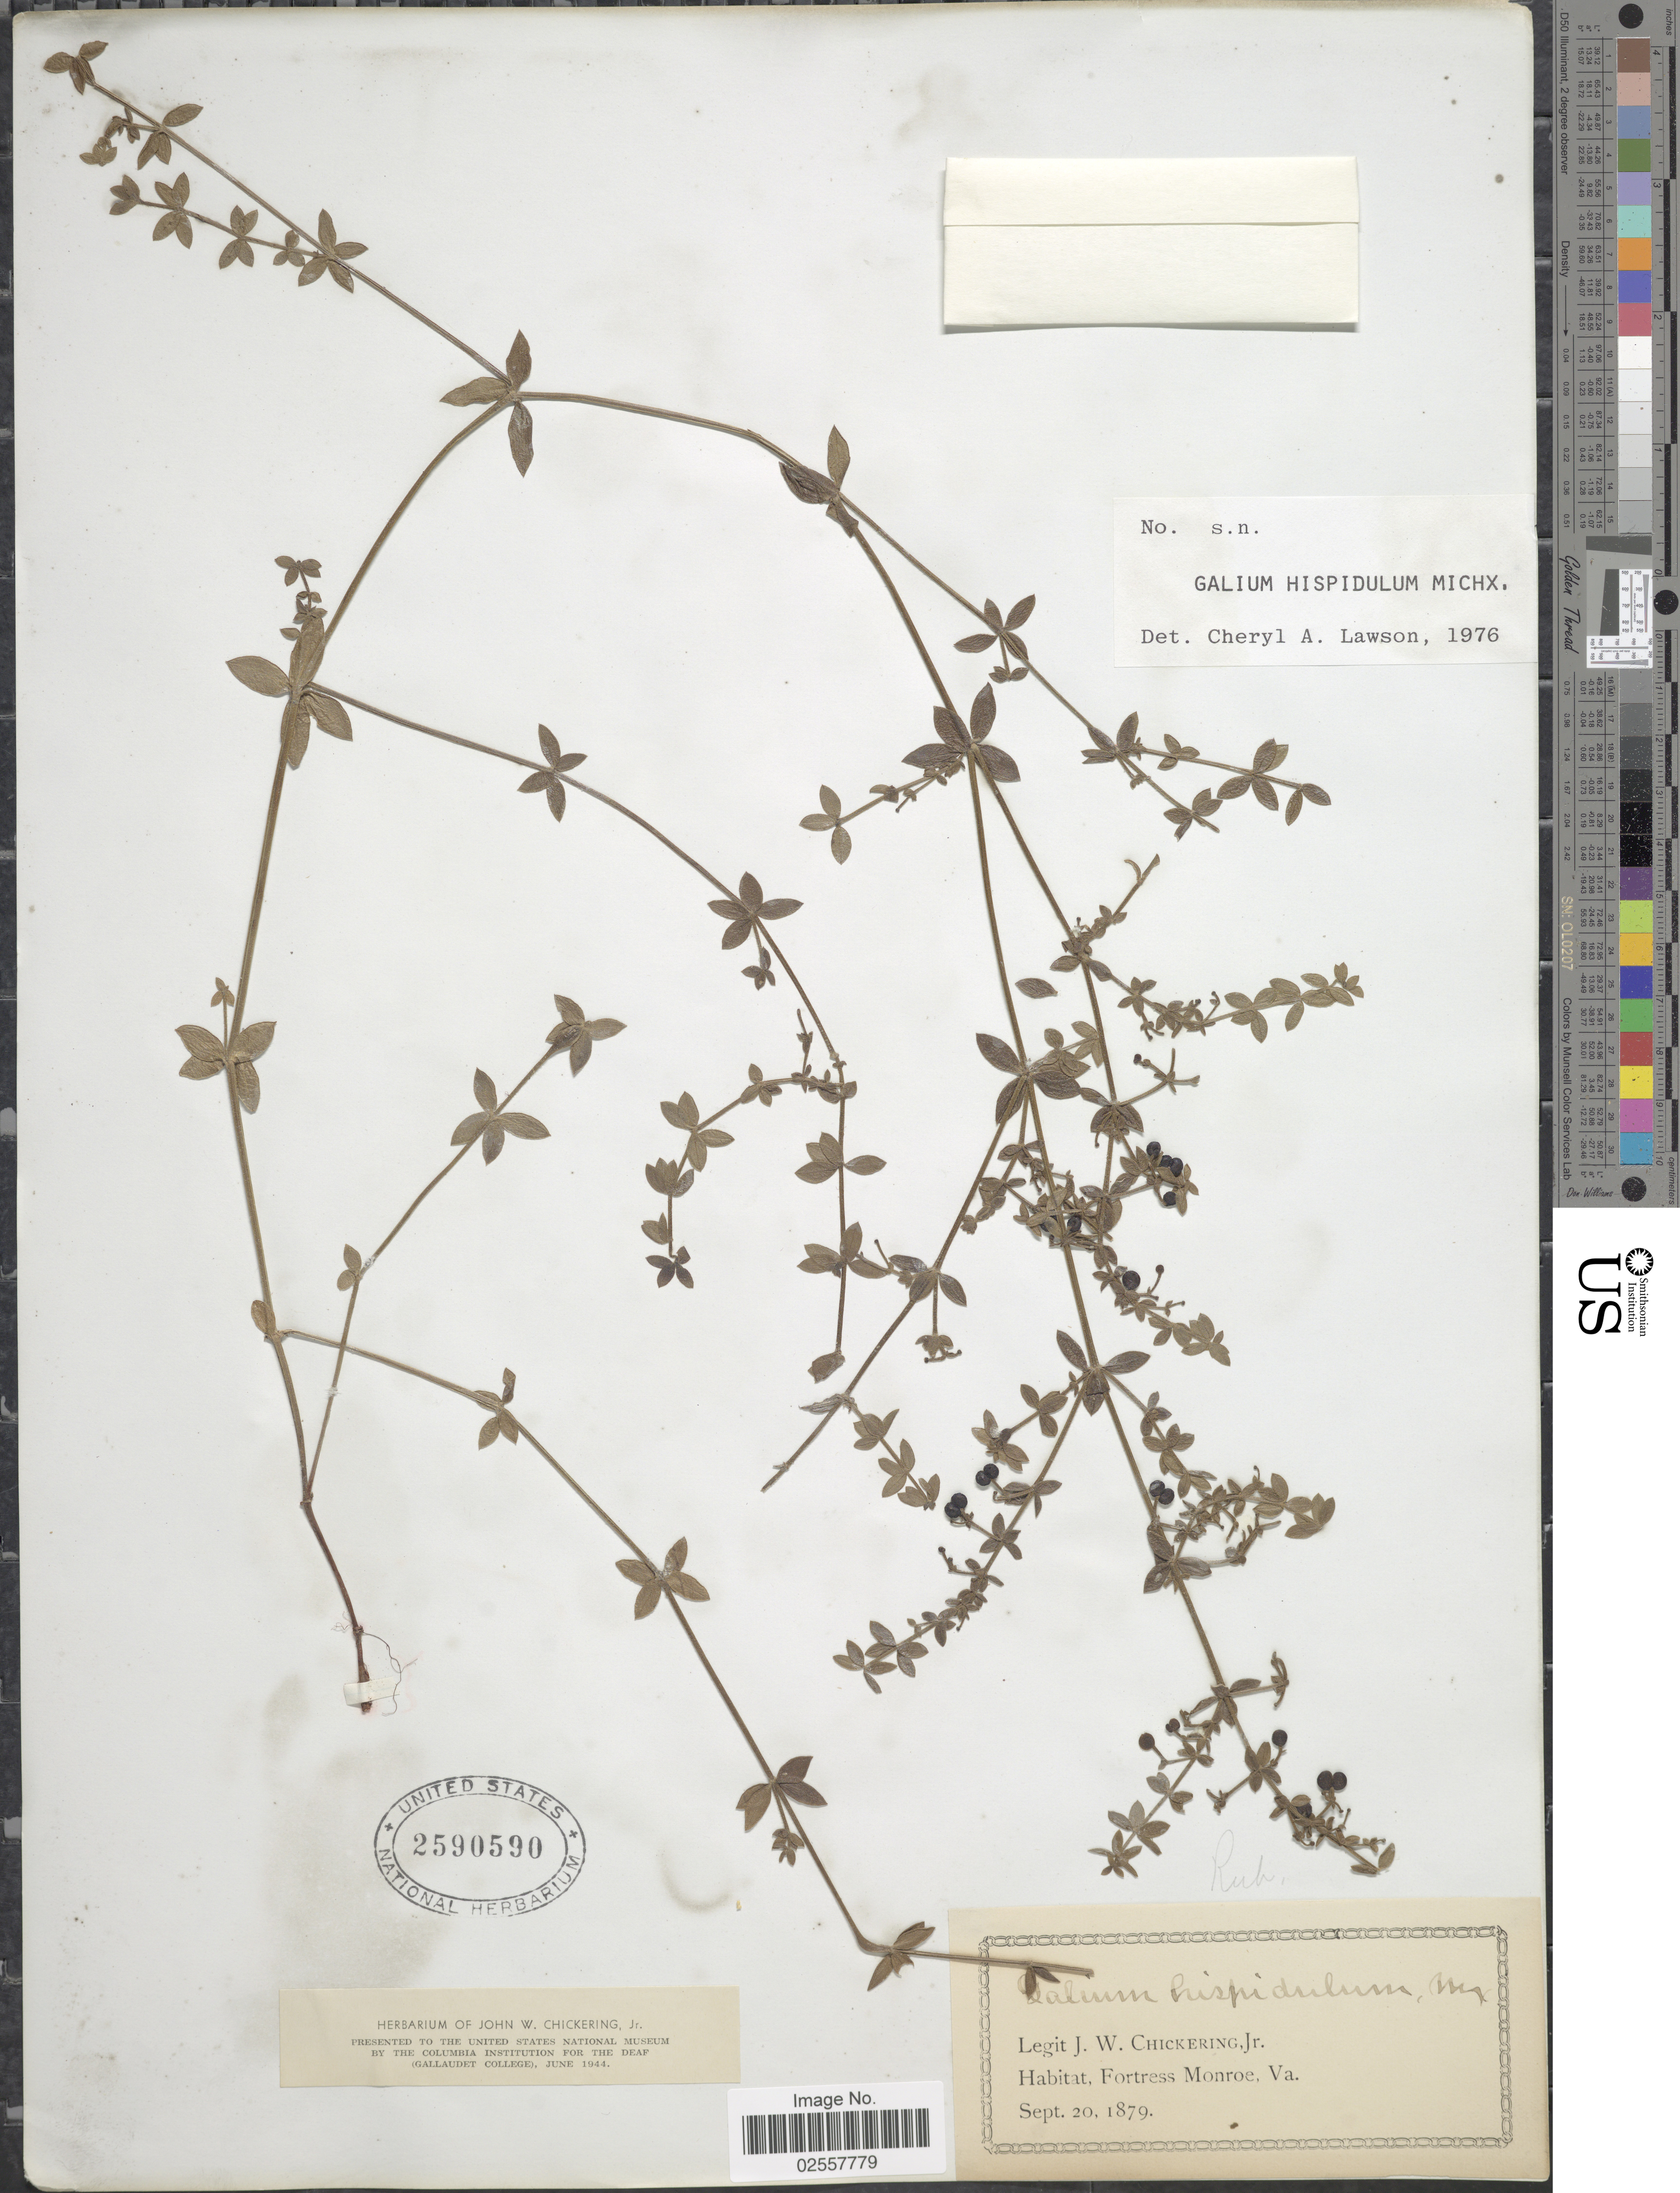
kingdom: Plantae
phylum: Tracheophyta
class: Magnoliopsida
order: Gentianales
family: Rubiaceae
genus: Galium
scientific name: Galium hispidulum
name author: Michx.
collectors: J. W. Chickering Jr.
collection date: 1879-09-20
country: United States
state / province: Virginia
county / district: City of Hampton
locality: Fortress Monroe.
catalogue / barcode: US 2590590